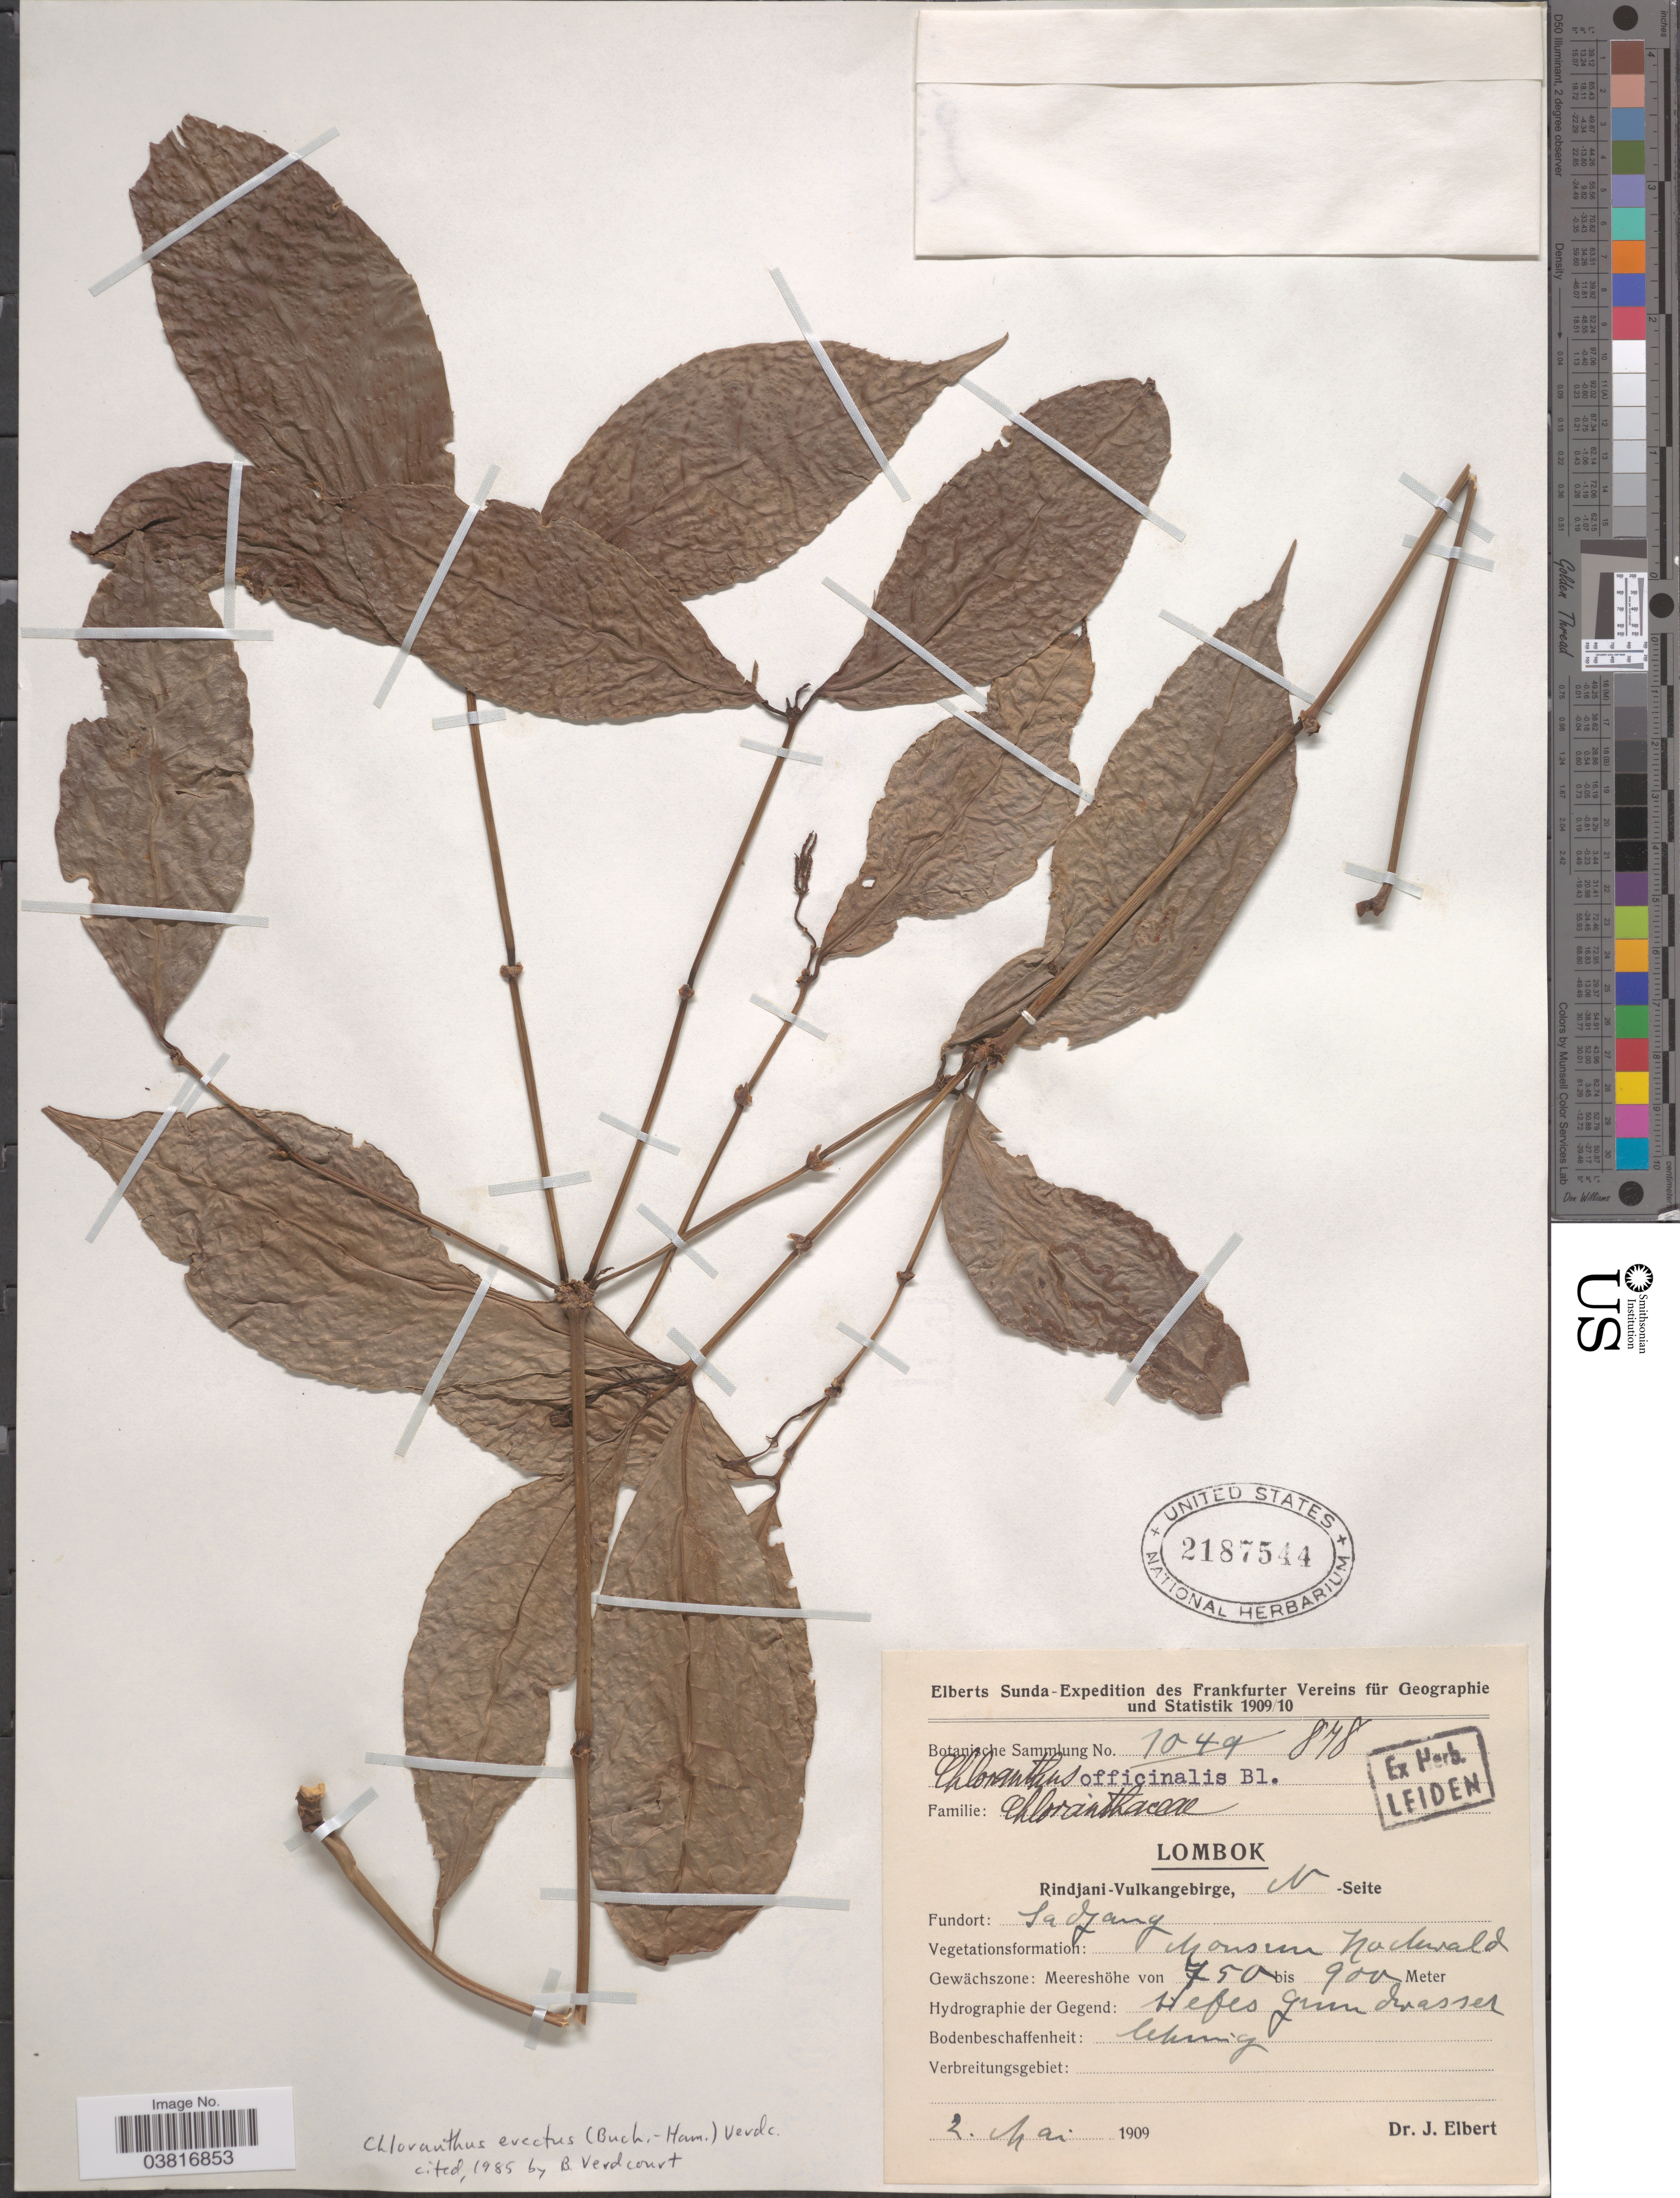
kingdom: Plantae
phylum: Tracheophyta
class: Magnoliopsida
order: Chloranthales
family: Chloranthaceae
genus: Chloranthus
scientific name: Chloranthus erectus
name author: (Buch.-Ham.) Verdc.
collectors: J. Elbert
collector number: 878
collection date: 1909-05-02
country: Indonesia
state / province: Nusa Tenggara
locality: Lombok. Rindjani-Vulkangebirge, N-Seite. La Djang [interpreted].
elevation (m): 750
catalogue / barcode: US 2187544